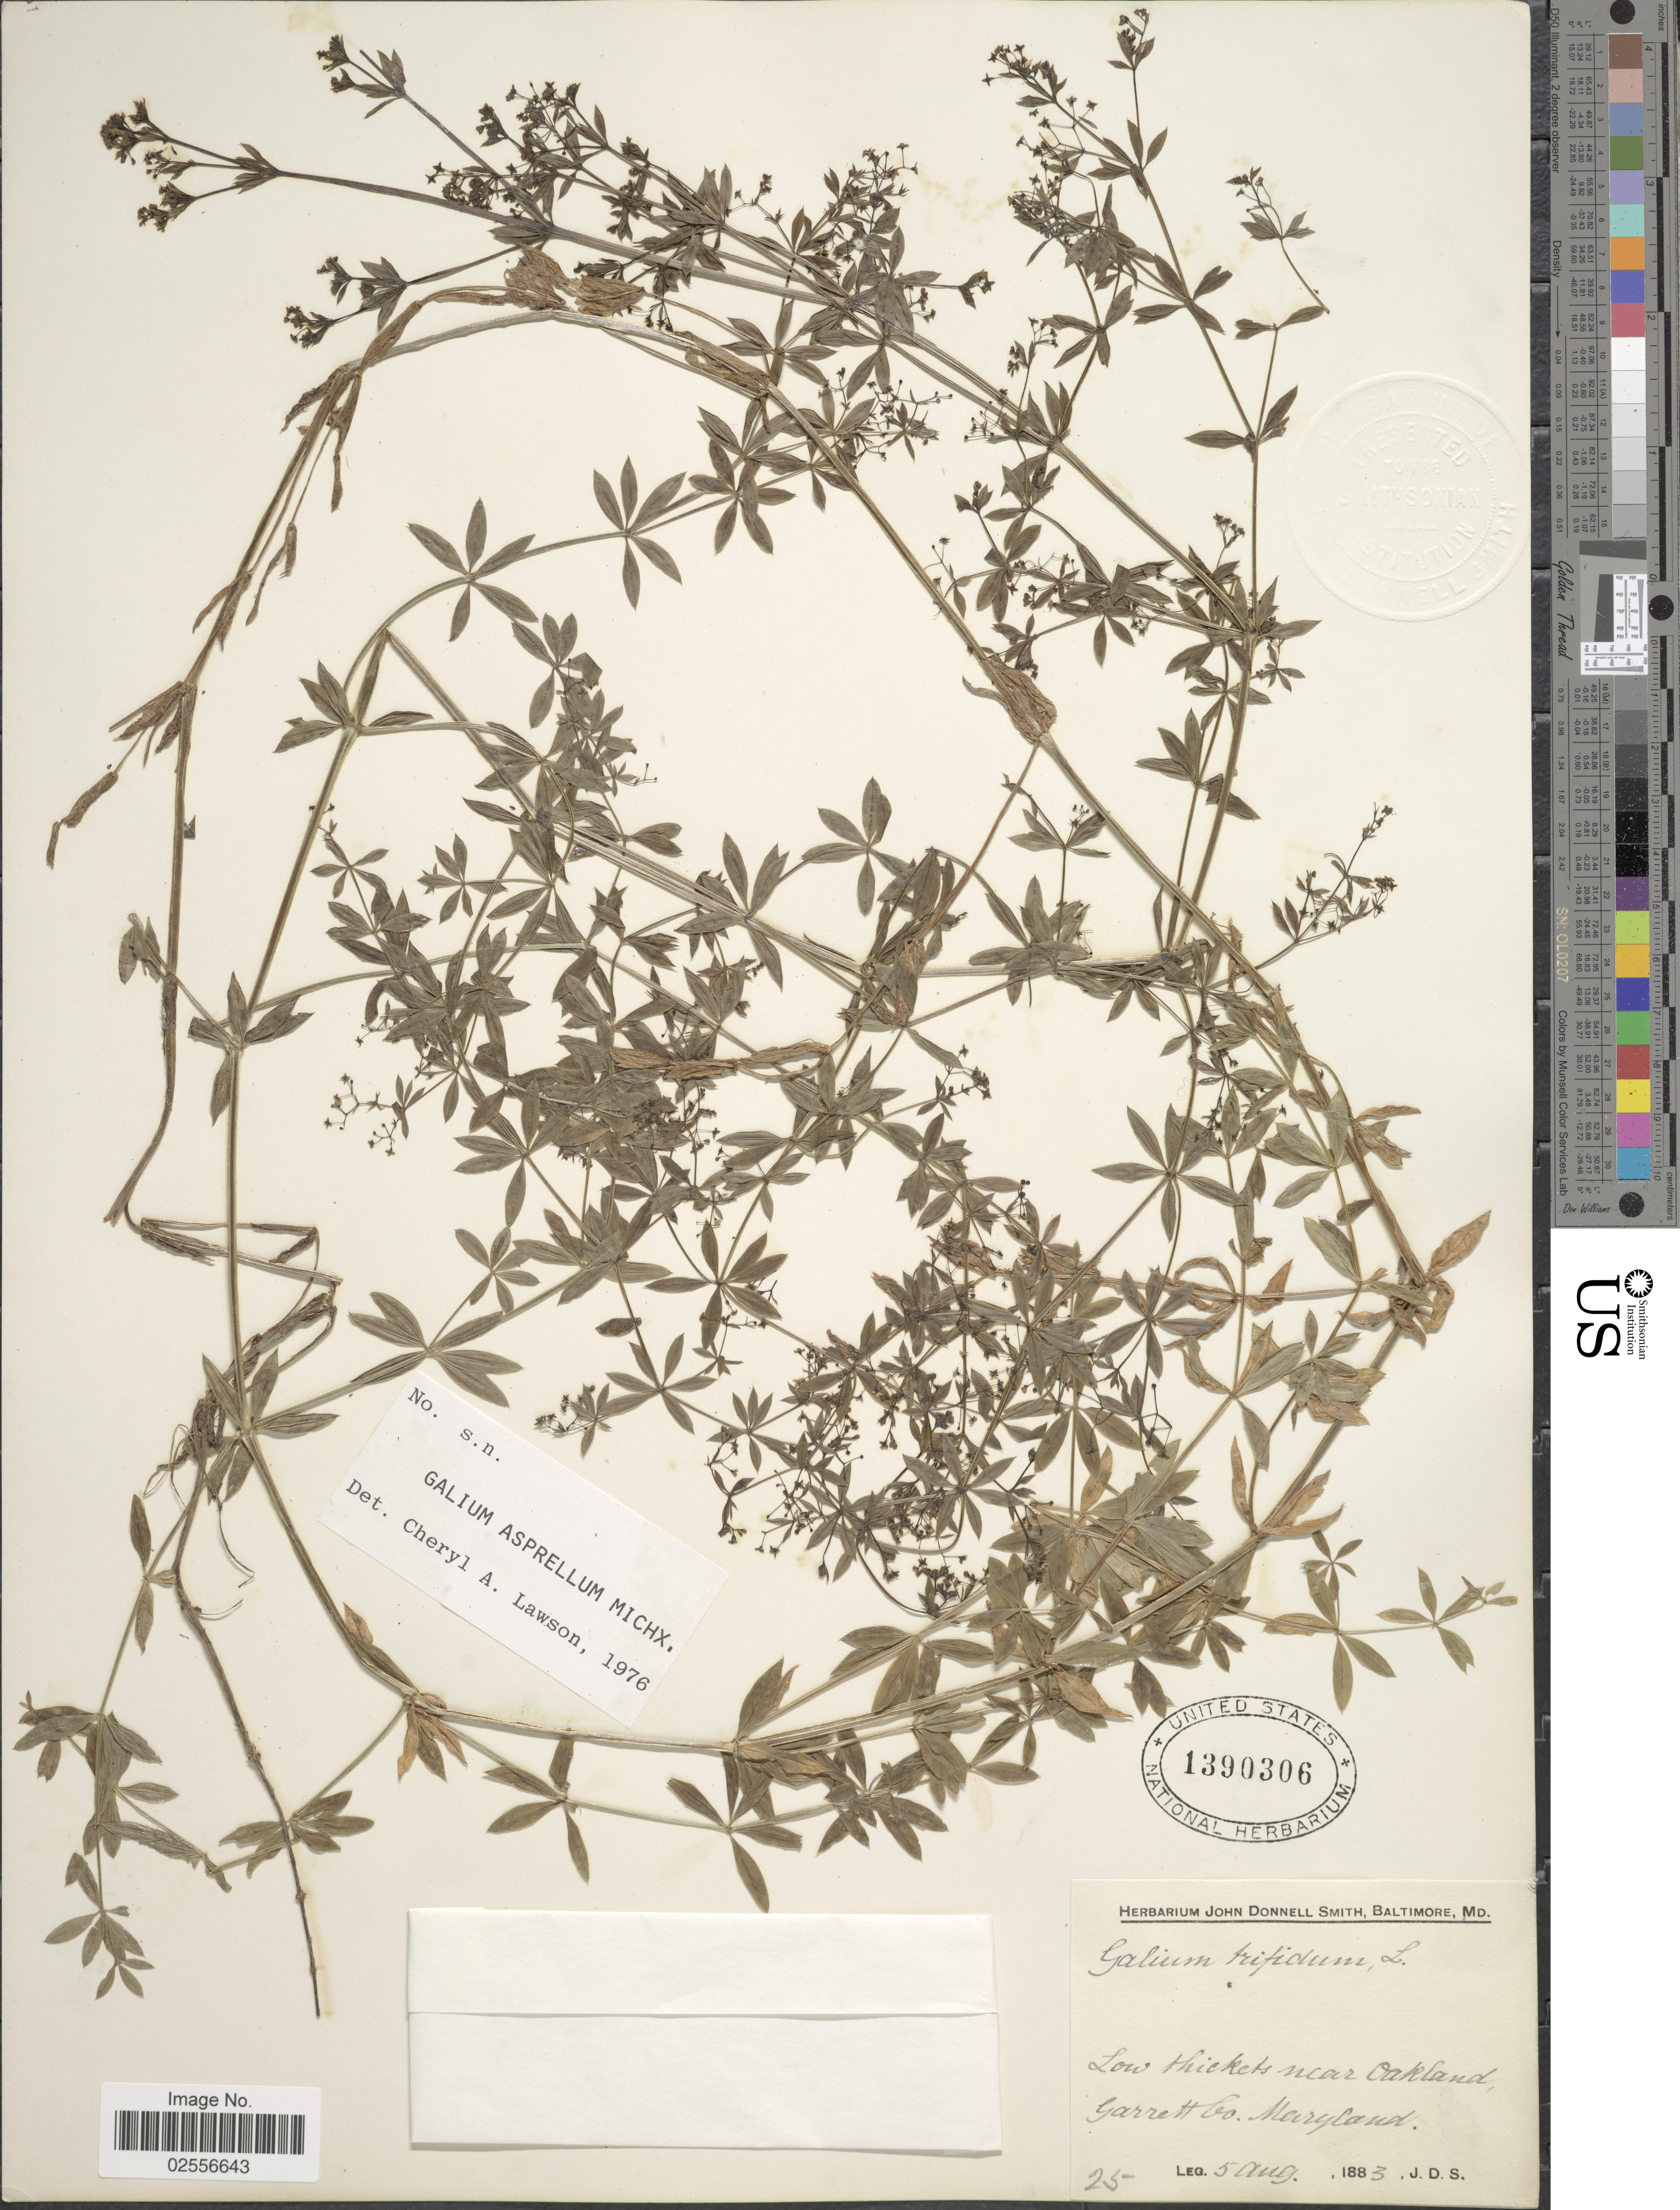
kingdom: Plantae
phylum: Tracheophyta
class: Magnoliopsida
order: Gentianales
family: Rubiaceae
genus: Galium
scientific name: Galium asprellum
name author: Michx.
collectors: J. Donnell Smith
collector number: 25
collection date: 1883-08-05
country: United States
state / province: Maryland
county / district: Garrett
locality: Low thickets near Oakland, Garrett Co.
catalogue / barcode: US 1390306